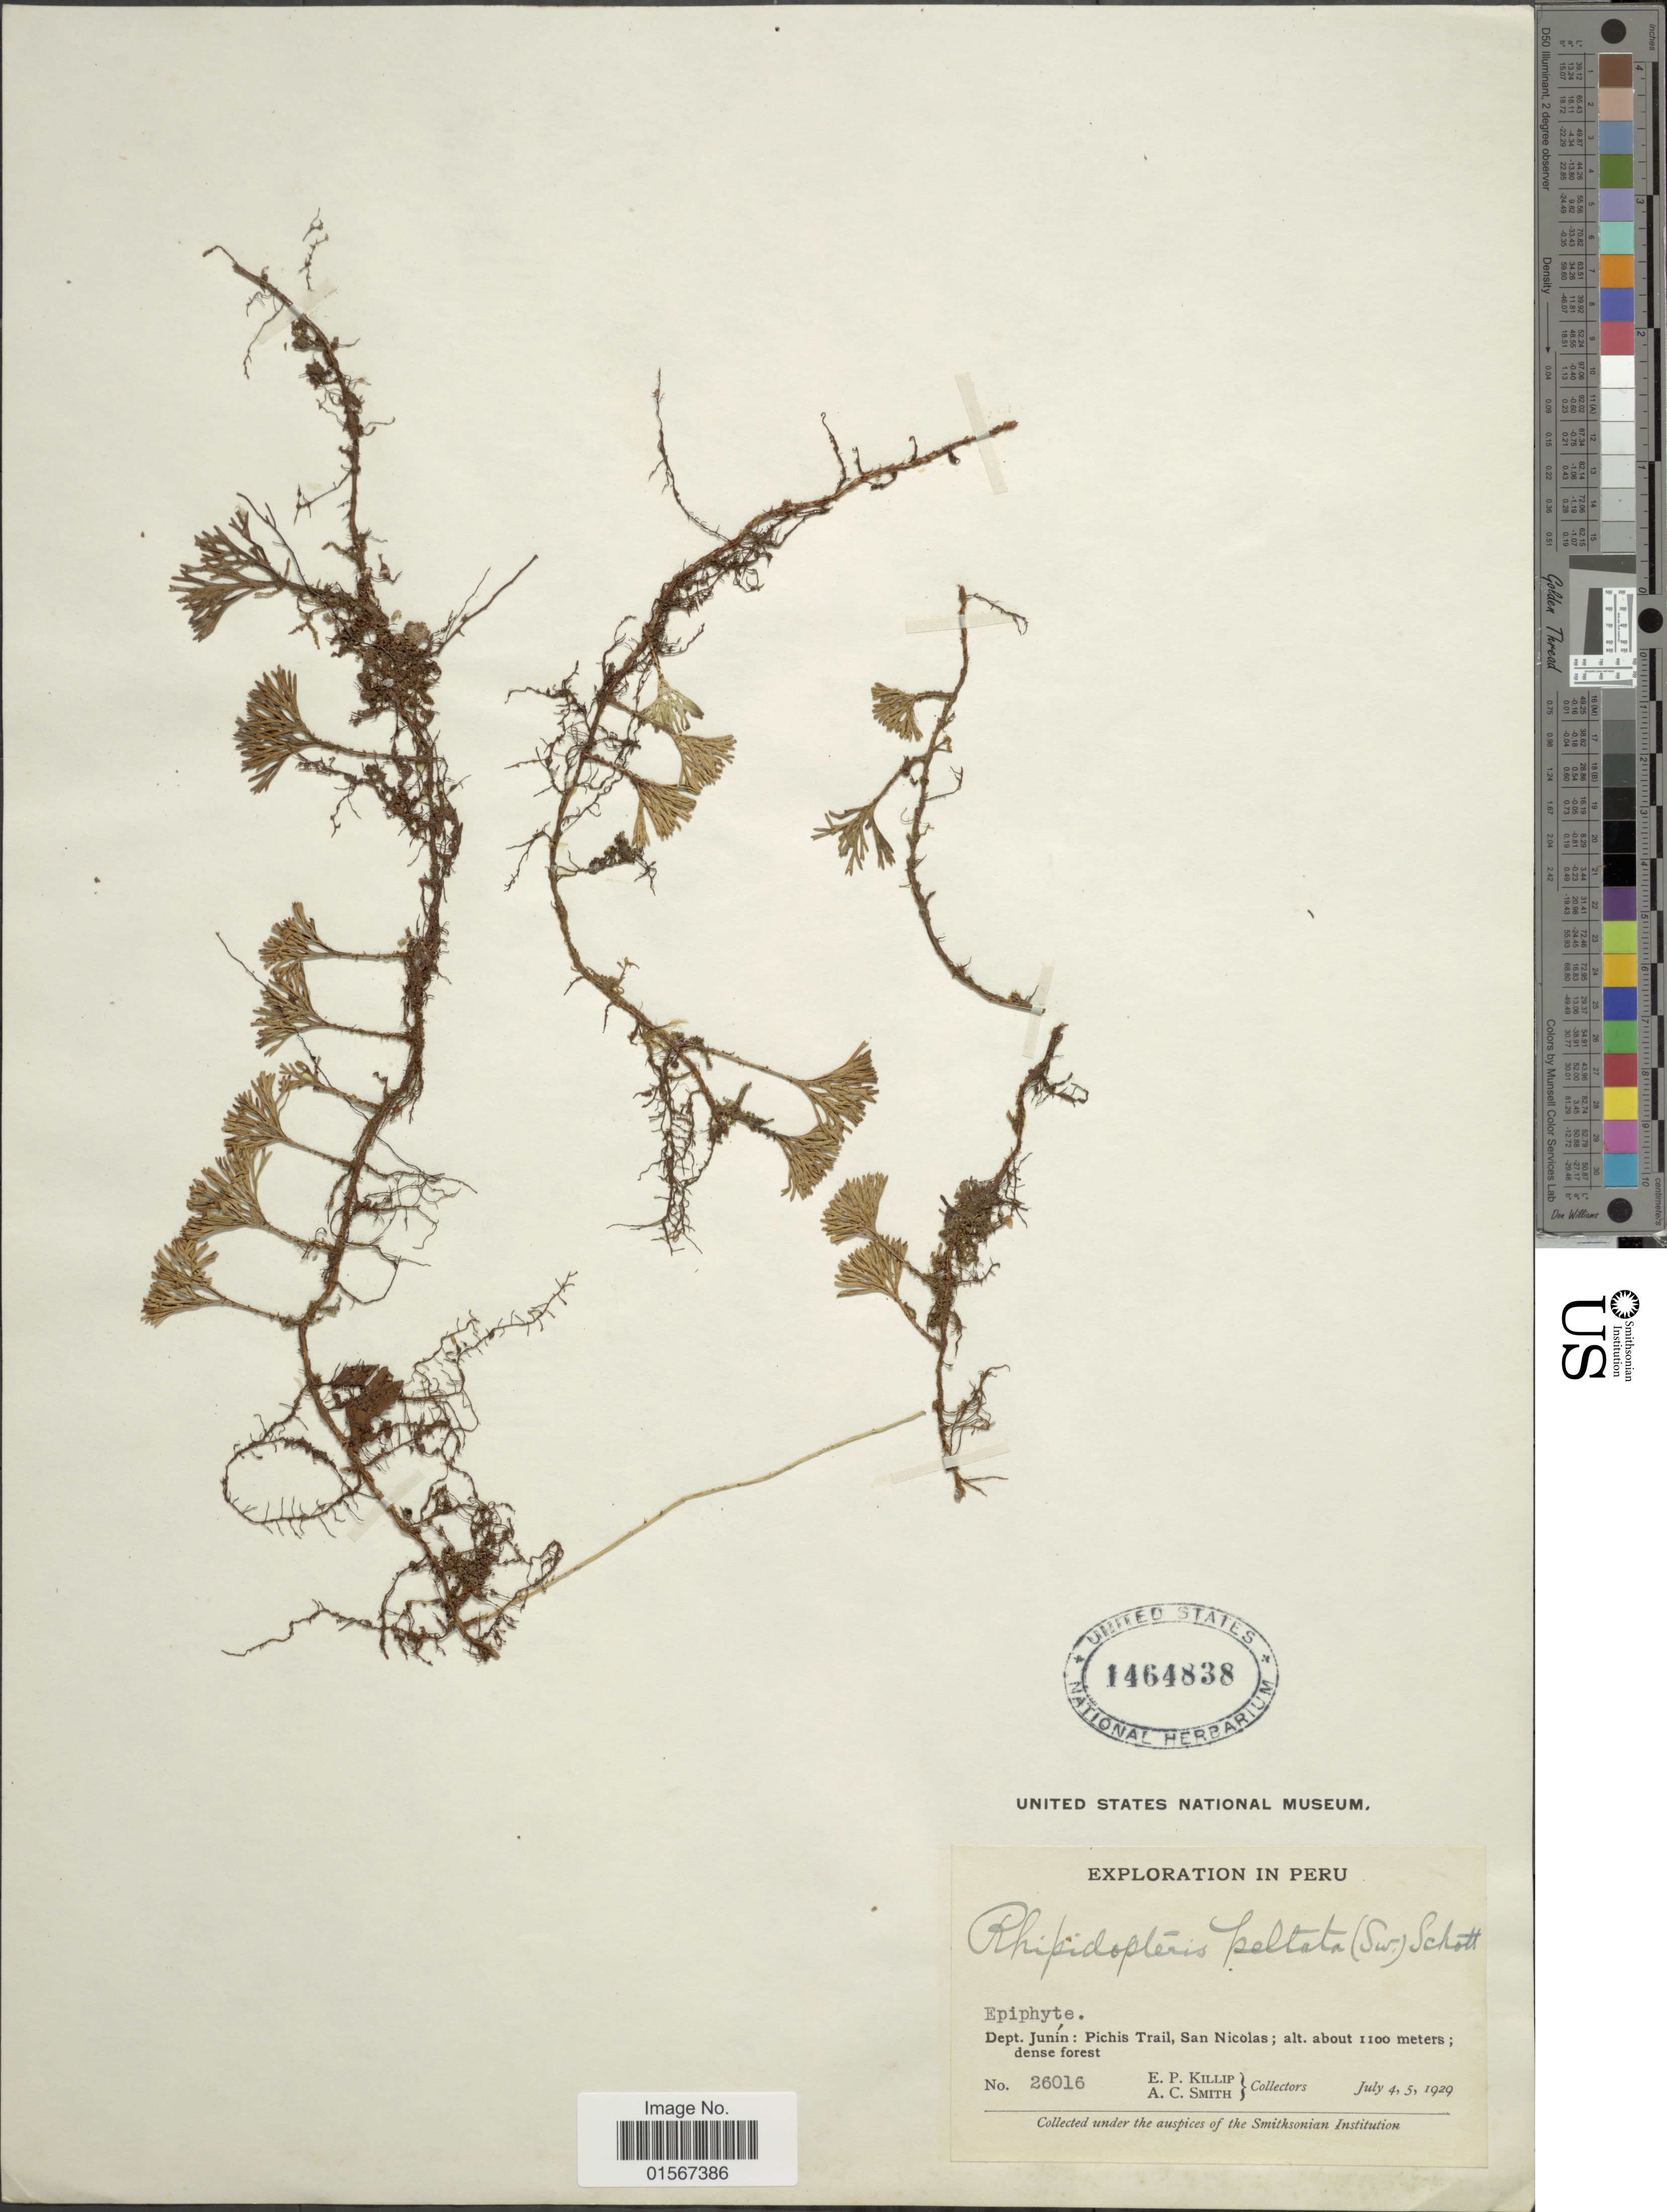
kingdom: Plantae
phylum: Tracheophyta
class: Polypodiopsida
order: Polypodiales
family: Dryopteridaceae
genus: Elaphoglossum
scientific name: Elaphoglossum peltatum f. peltatum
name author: (Sw.) Urb.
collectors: E. P. Killip & A. C. Smith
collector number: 26016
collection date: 1929-07-04/1929-07-05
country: Peru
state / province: Junín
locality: Peru, Dept. Junín: Pichis Trail, San Nicolas.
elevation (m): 1100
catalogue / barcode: US 1464838